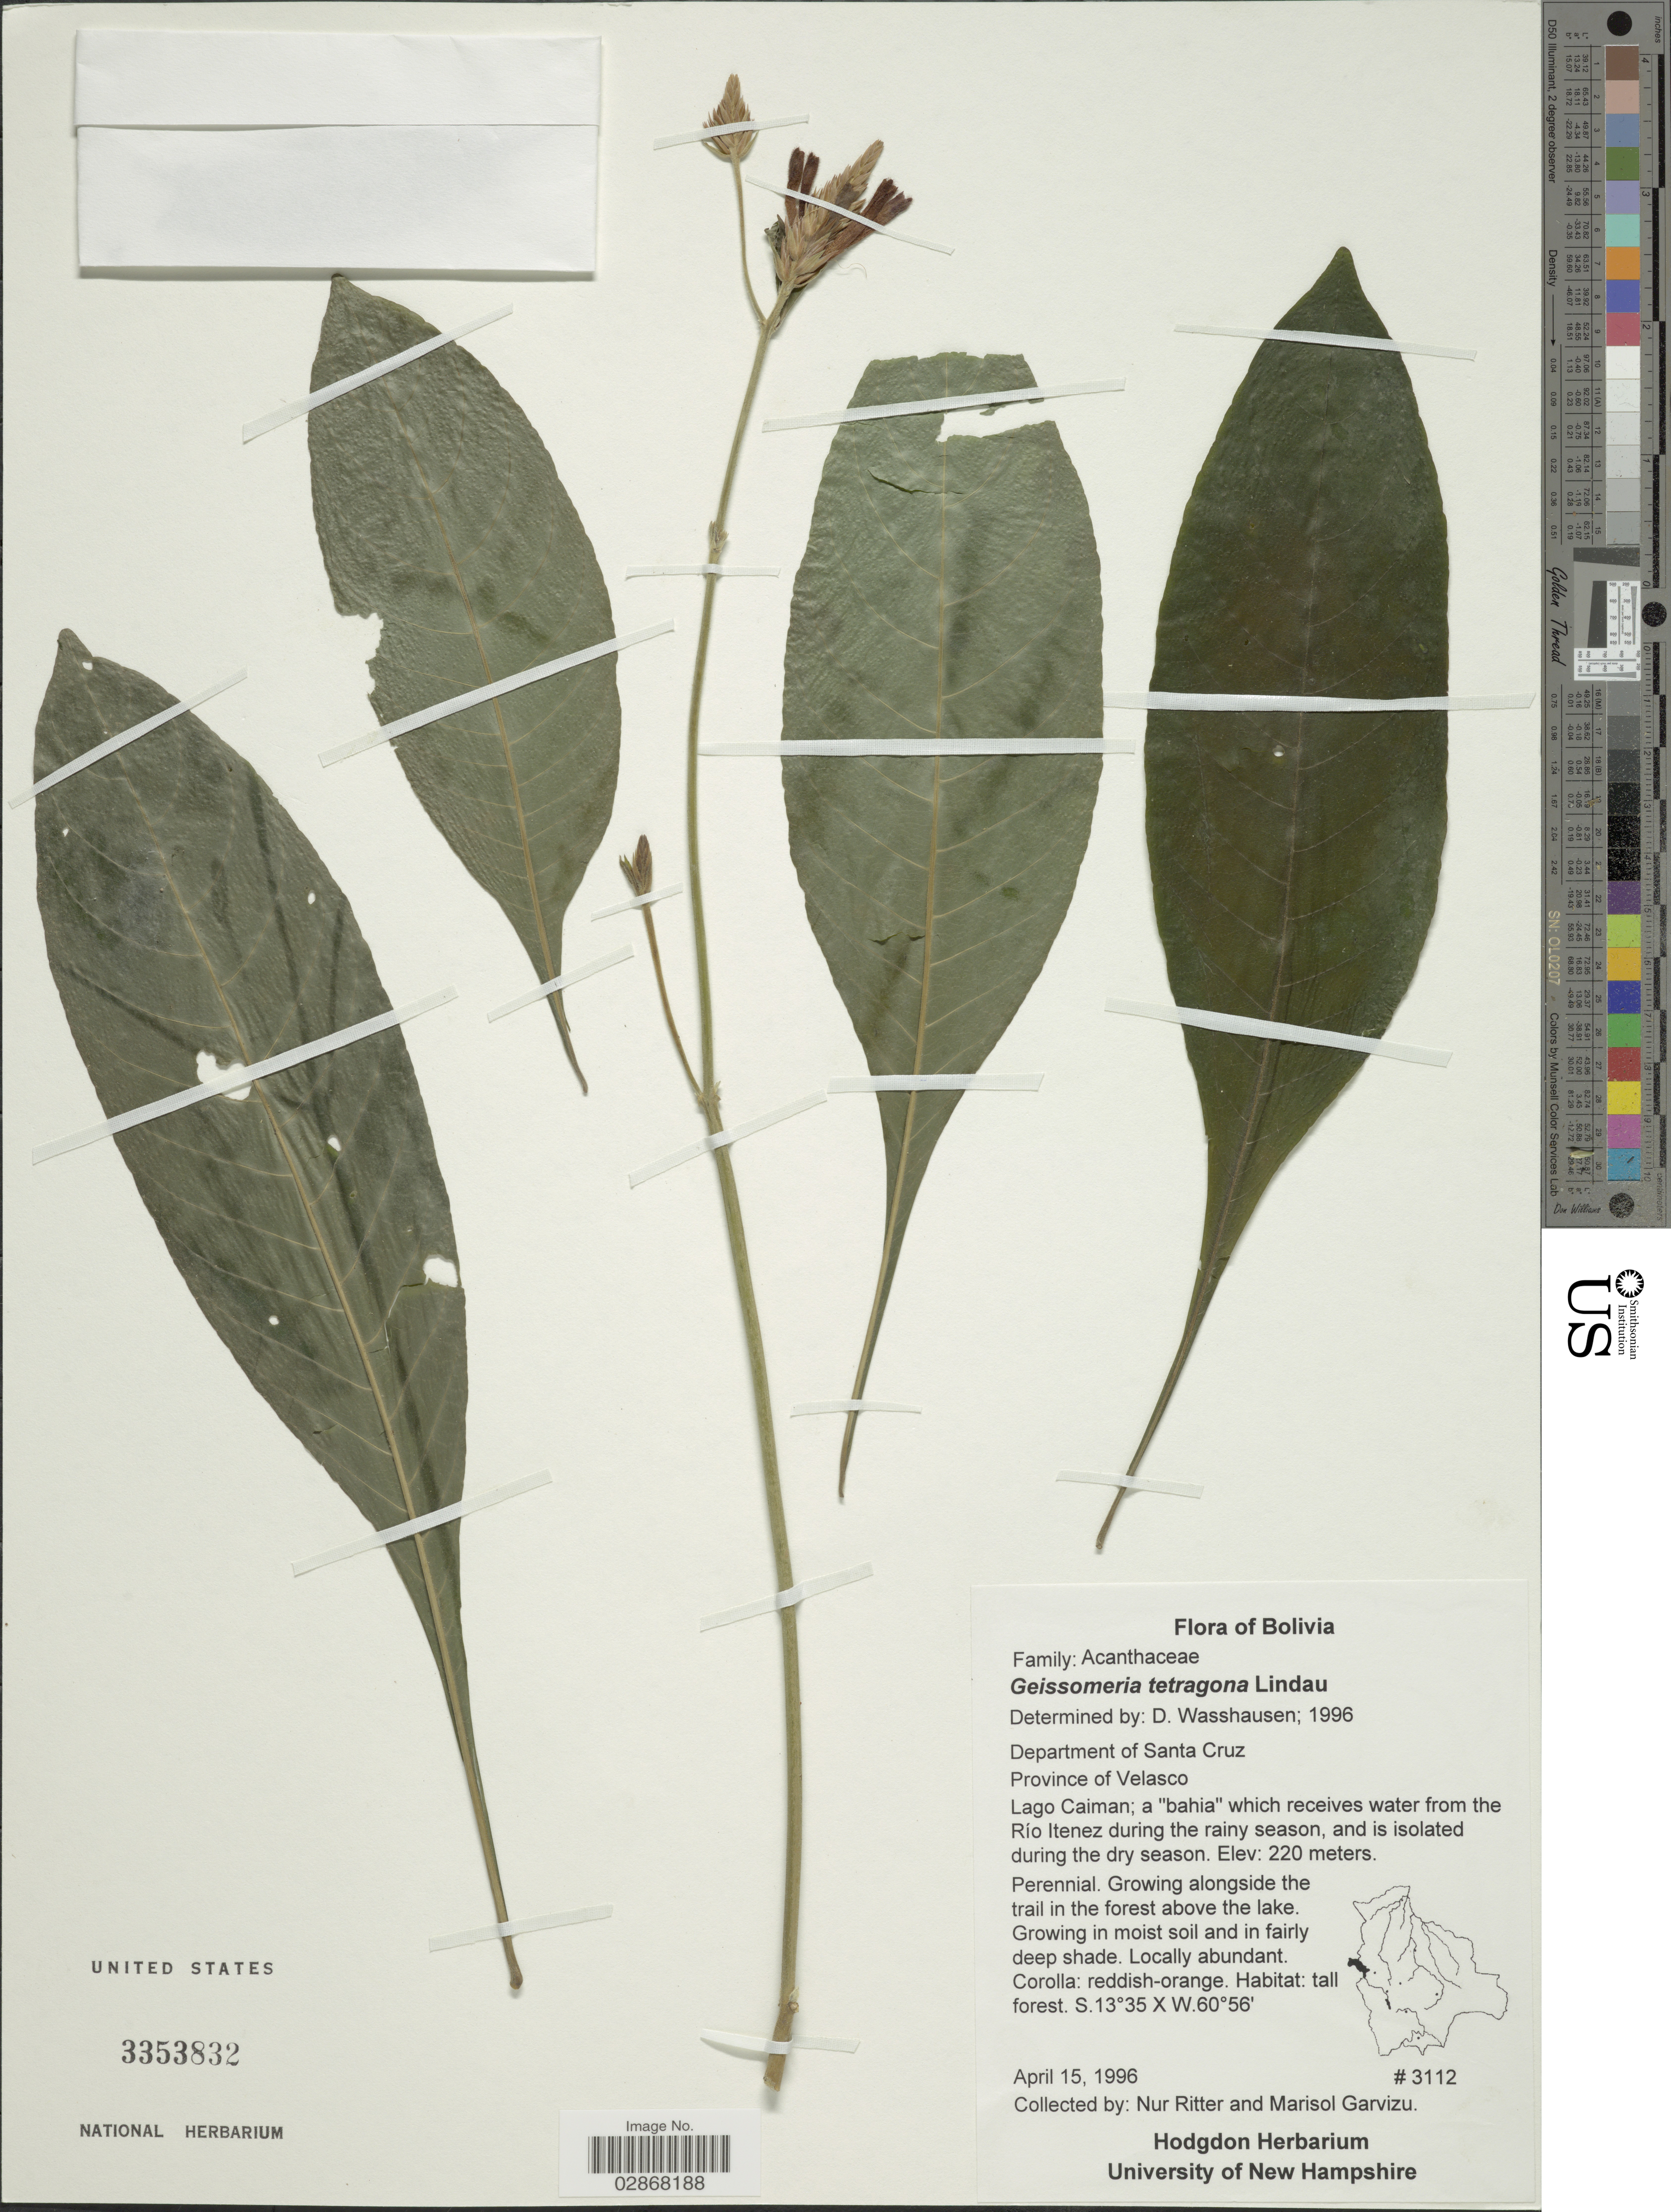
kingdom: Plantae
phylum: Tracheophyta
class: Magnoliopsida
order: Lamiales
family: Acanthaceae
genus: Geissomeria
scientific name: Geissomeria longiflora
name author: Lindl.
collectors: N. Ritter & M. Garvizu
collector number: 3112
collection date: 1996-04-15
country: Bolivia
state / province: Santa Cruz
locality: Department of Santa Cruz, Province of Velasco, Lago Caiman; a "bahia" which receives water from the Río Itenez during rainy season, and is isolated during the dry season.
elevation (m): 220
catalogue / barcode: US 3353832